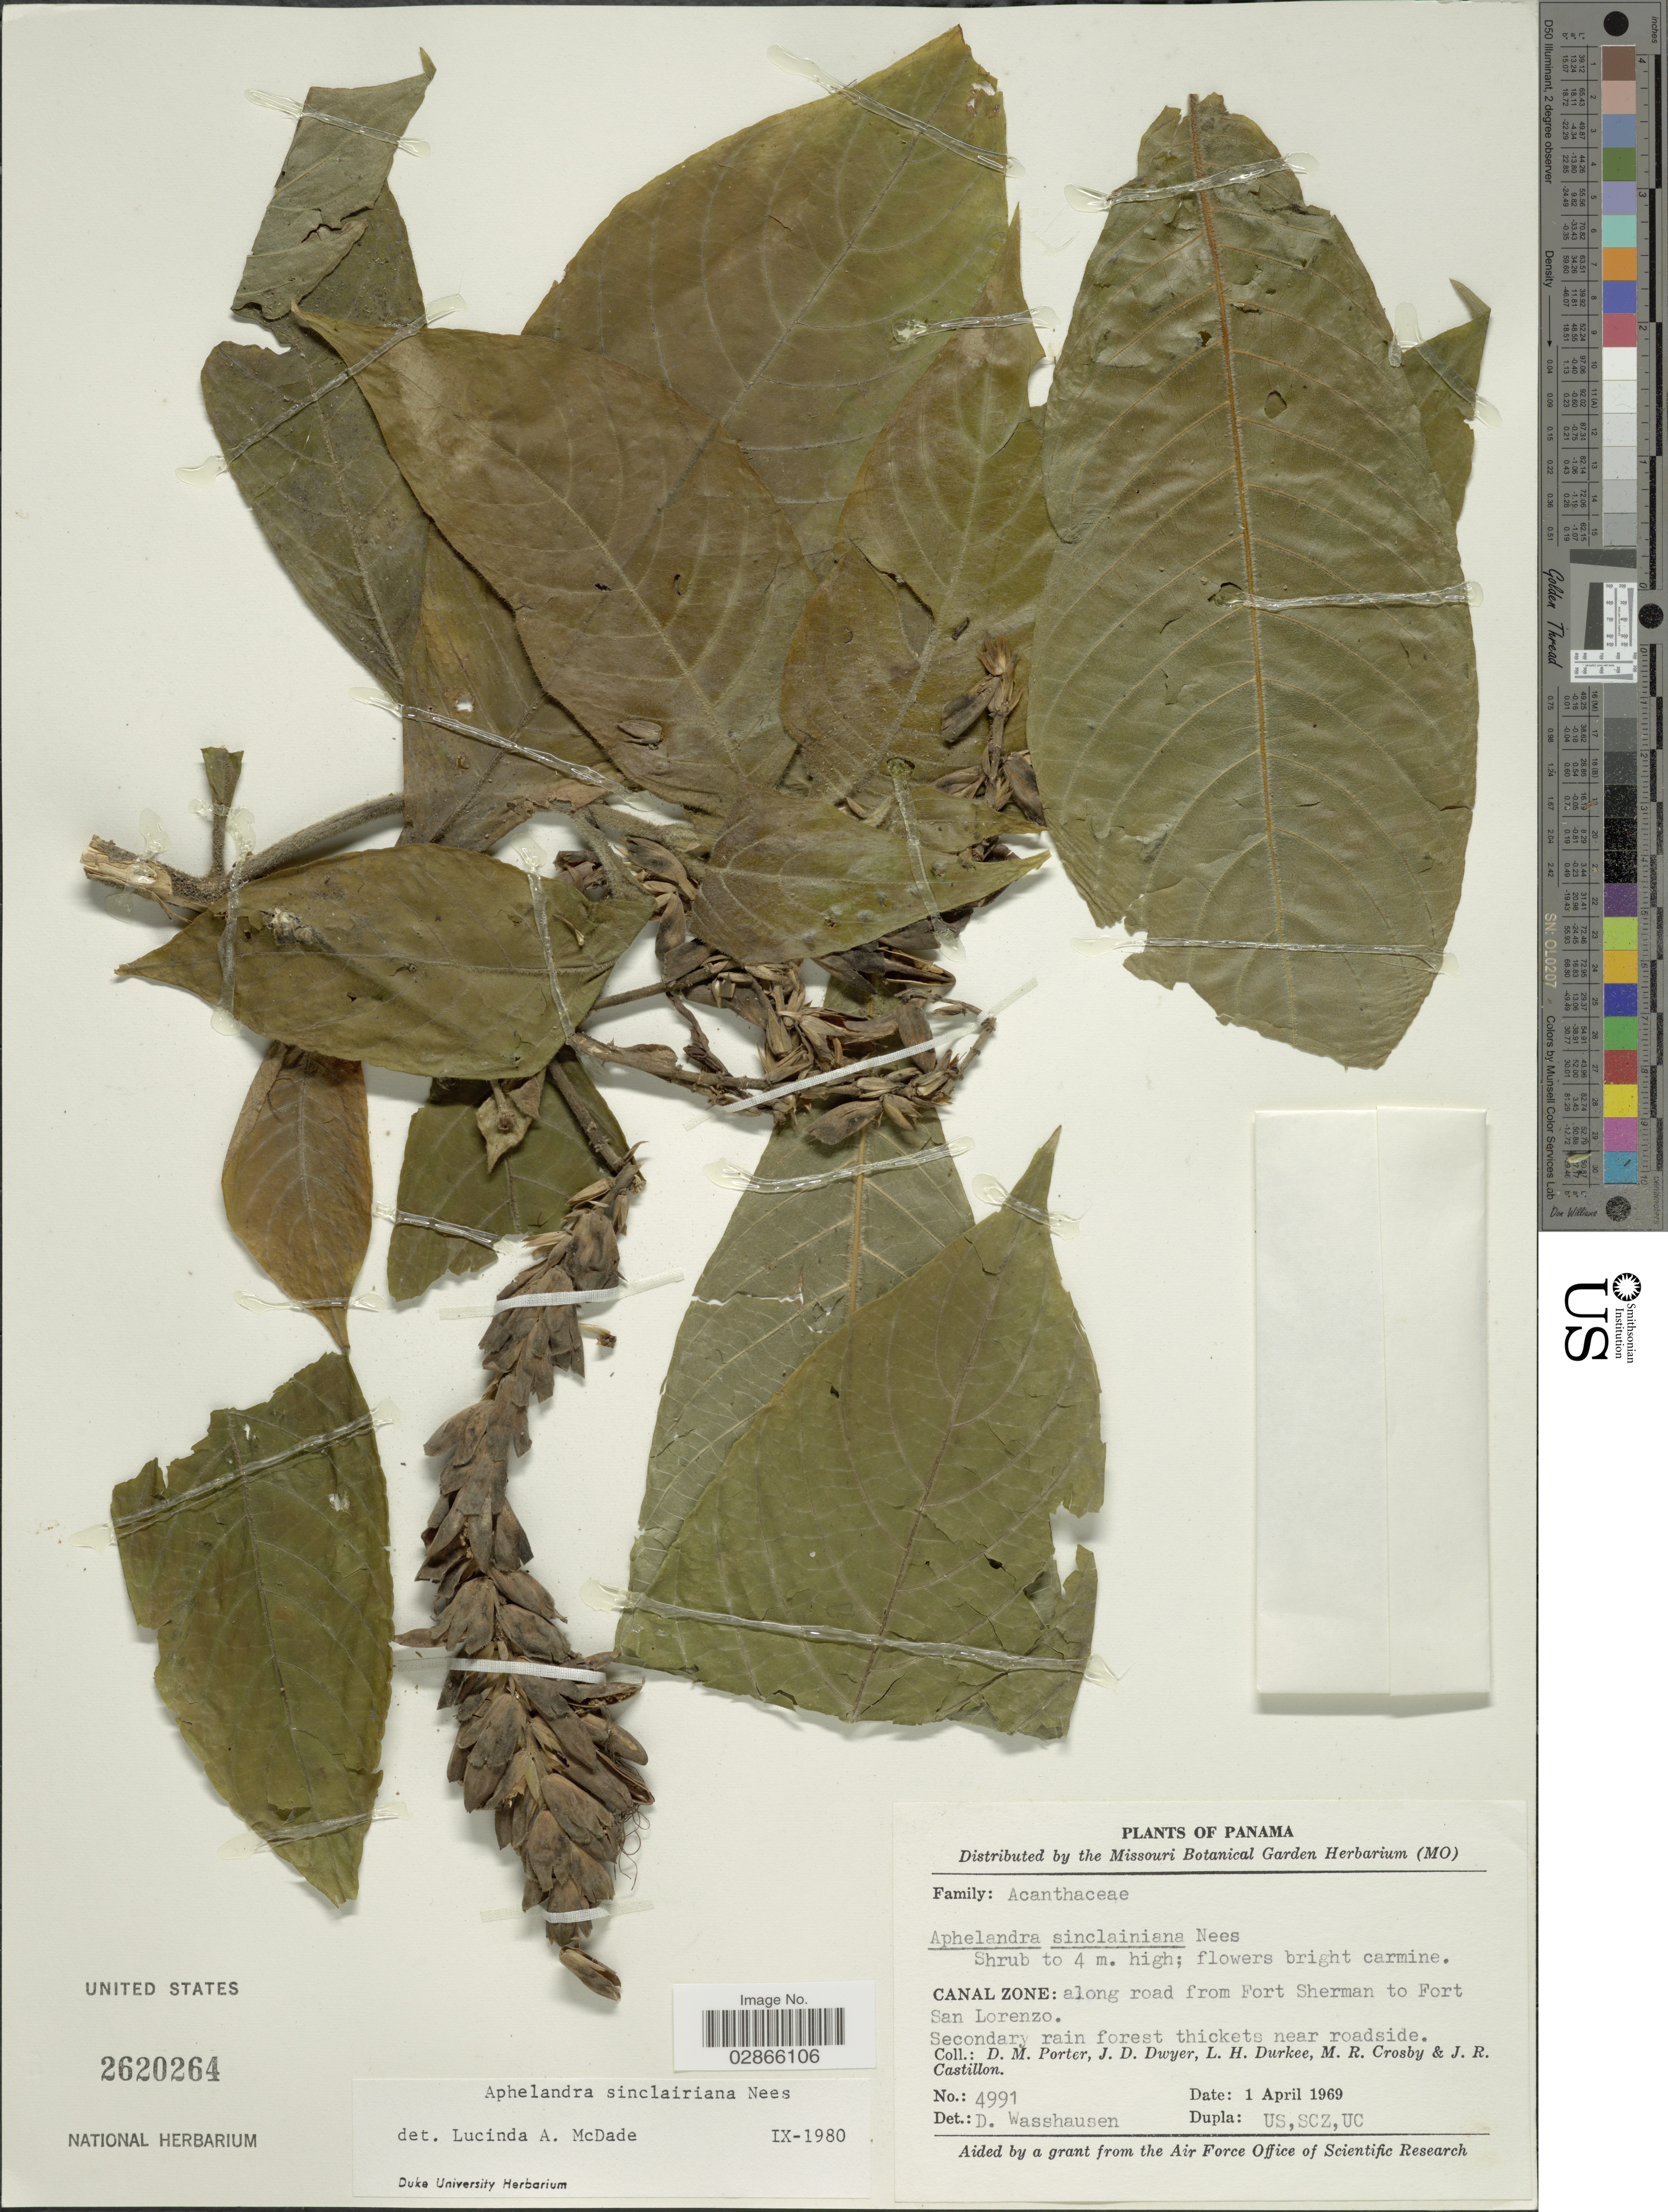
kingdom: Plantae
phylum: Tracheophyta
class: Magnoliopsida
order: Lamiales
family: Acanthaceae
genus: Aphelandra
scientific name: Aphelandra sinclairiana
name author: Nees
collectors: D. Porter, J. D. Dwyer, L. H. Durkee, M. R. Crosby & J. R. Castillon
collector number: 4991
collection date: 1969-04-01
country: Panama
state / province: Colón / Panamá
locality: Canal Zone: along road from Fort Sherman to Fort San Lorenzo.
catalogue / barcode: US 2620264